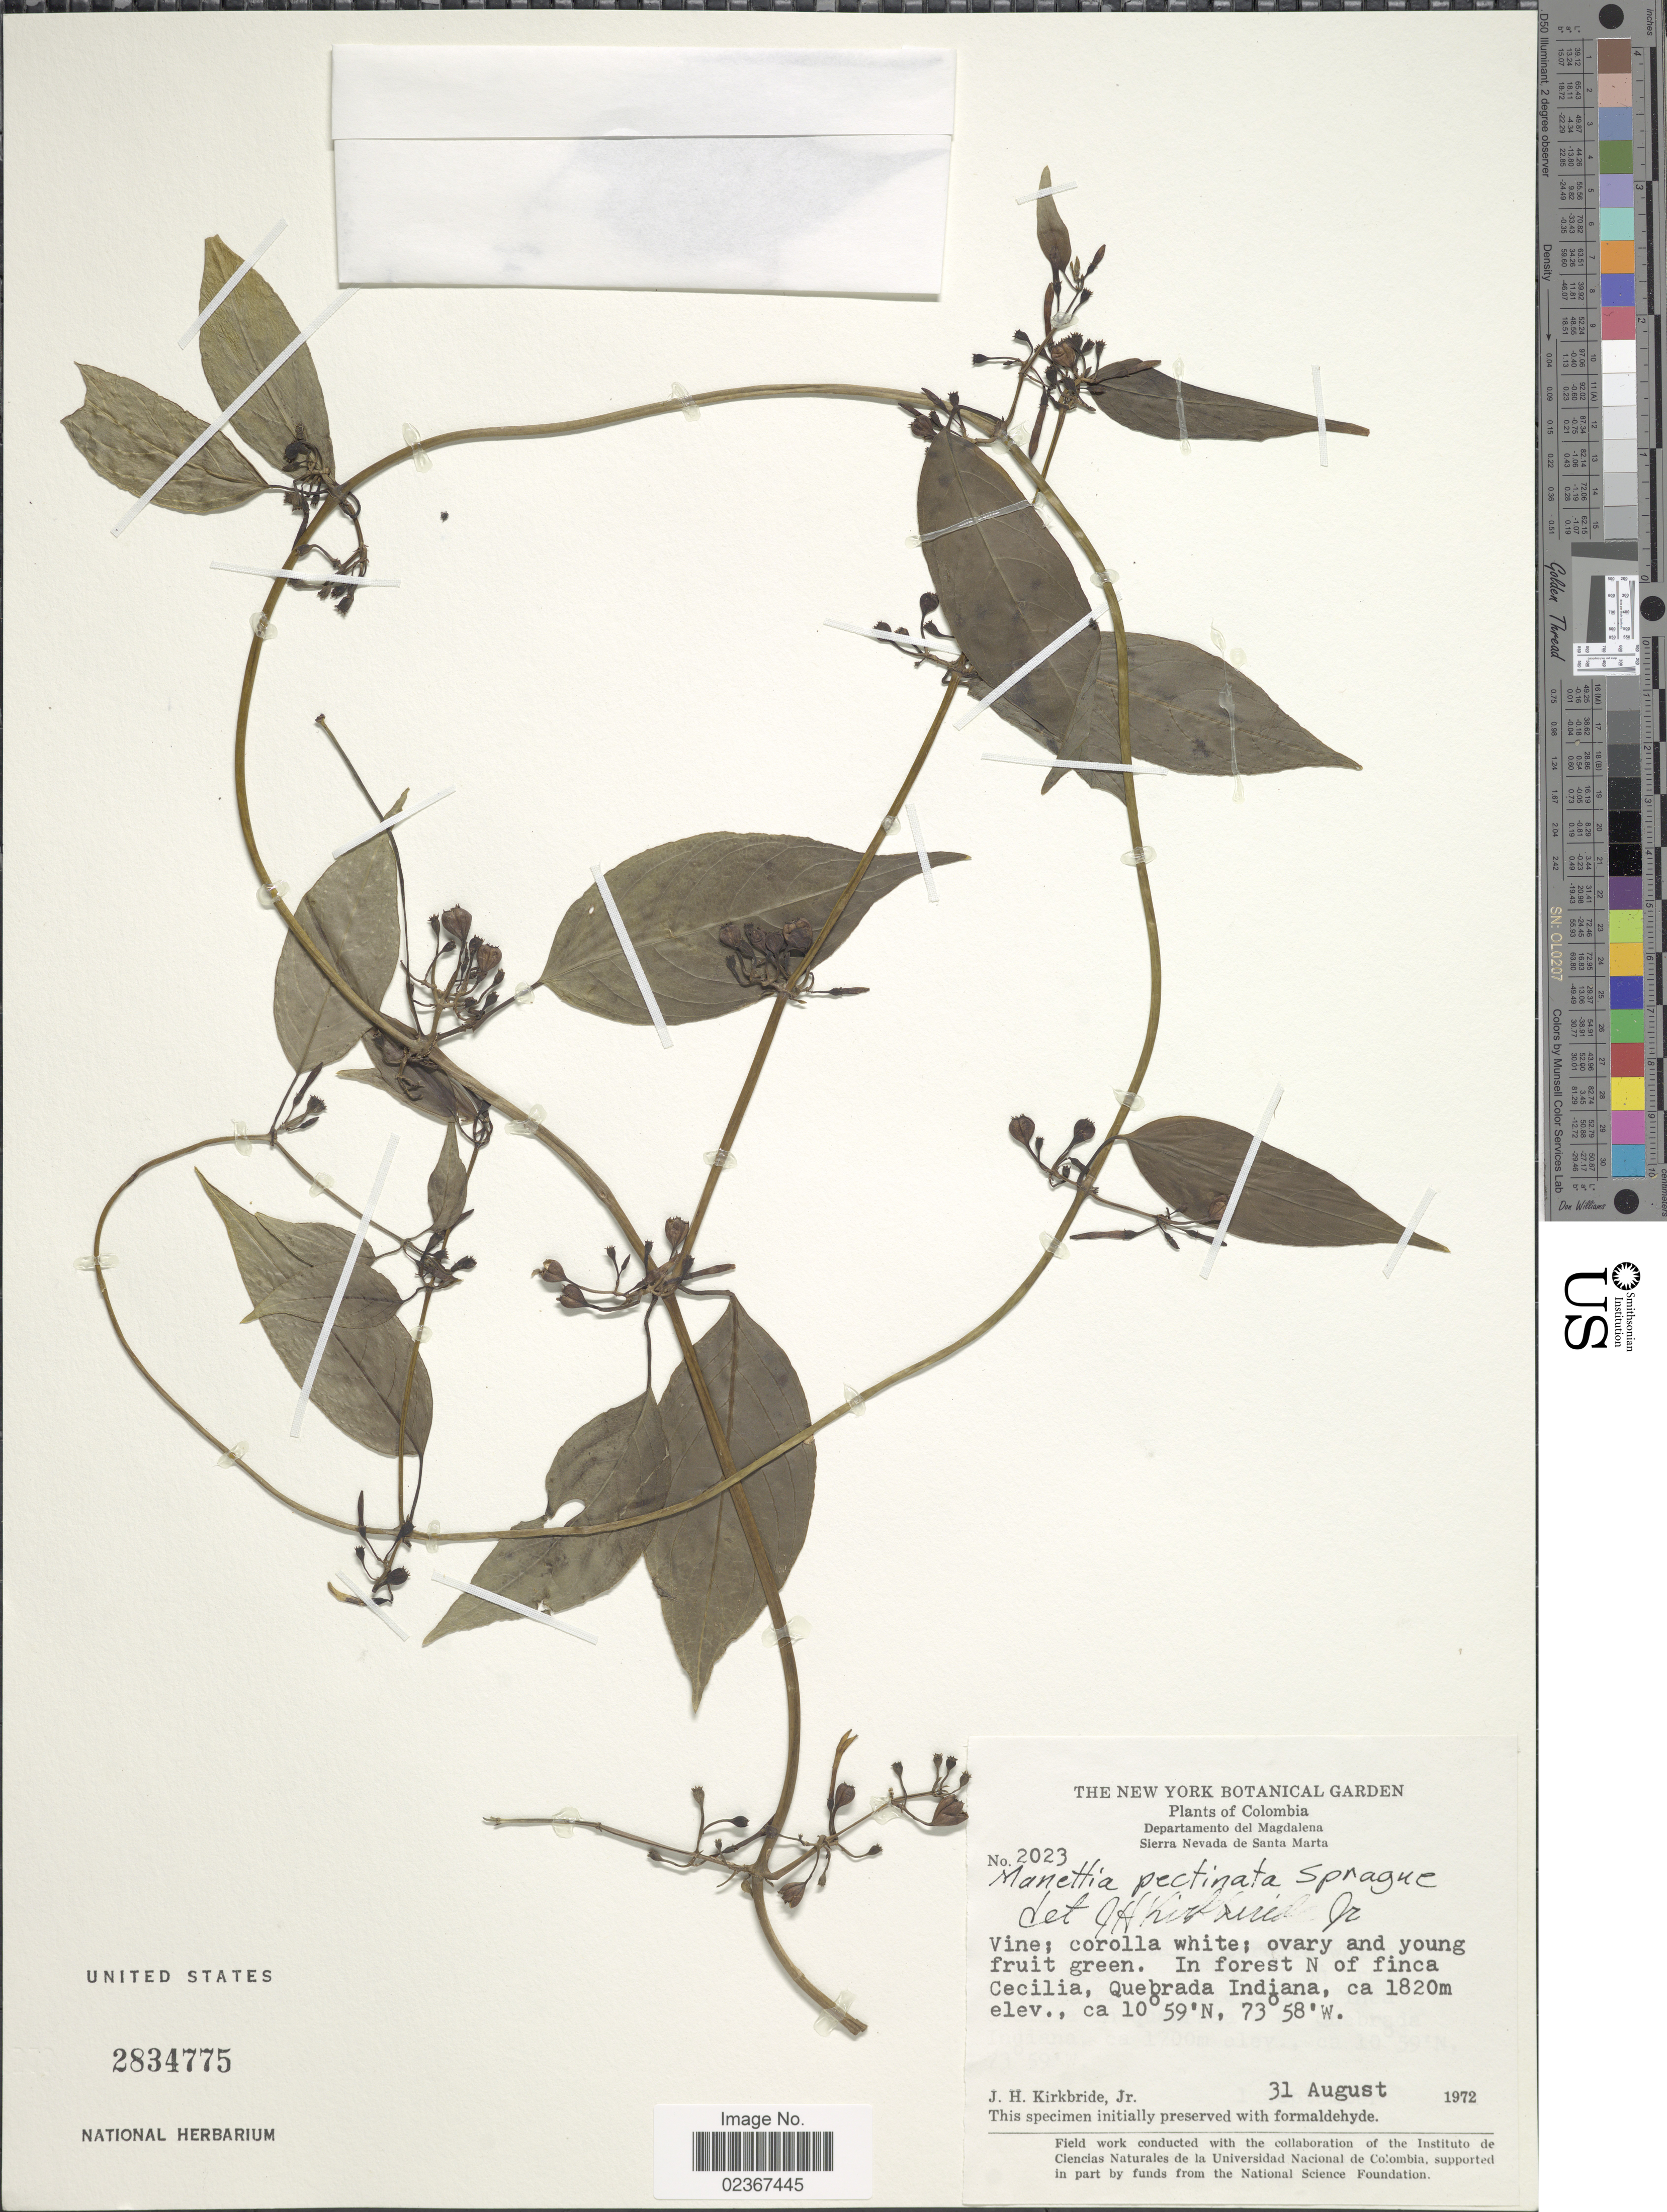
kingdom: Plantae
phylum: Tracheophyta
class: Magnoliopsida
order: Gentianales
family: Rubiaceae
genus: Manettia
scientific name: Manettia pectinata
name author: Sprague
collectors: J. H. Kirkbride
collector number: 2023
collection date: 1972-08-31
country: Colombia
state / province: Magdalena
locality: Sierra Nevada de Santa Marta, In forest N of finca Cecilia, Quebrada Indiana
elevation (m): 1820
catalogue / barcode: US 2834775